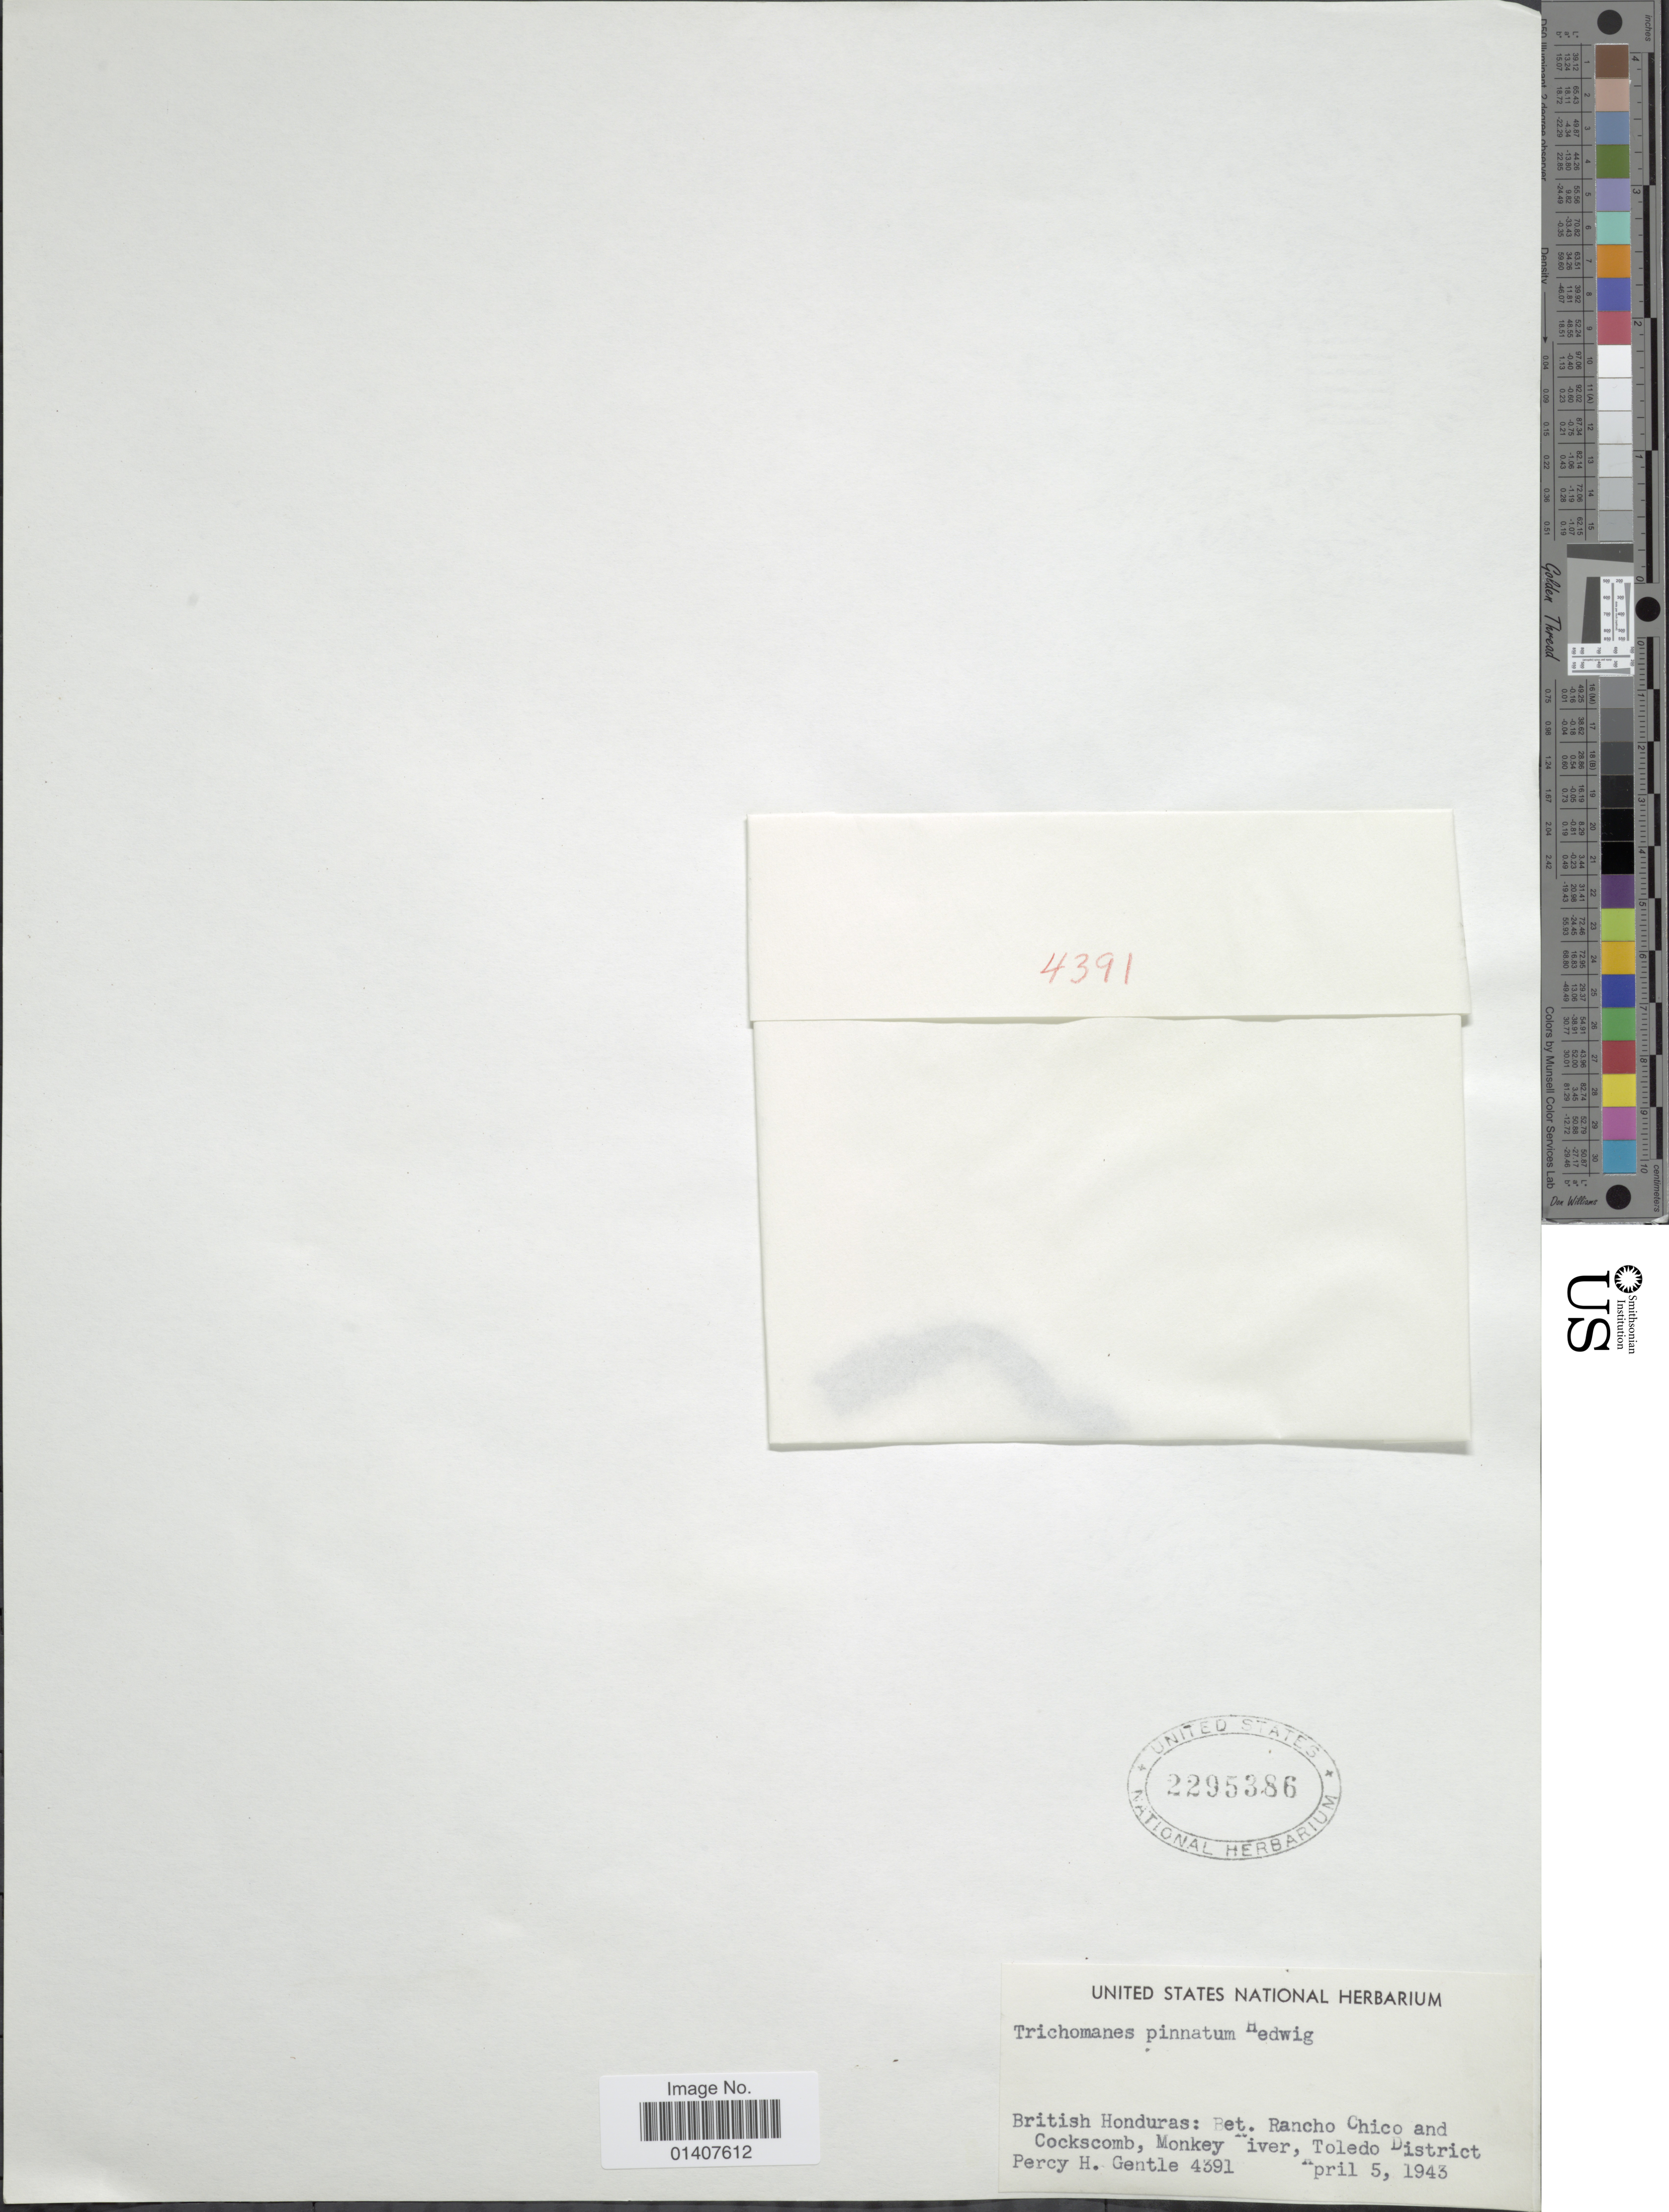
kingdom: Plantae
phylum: Tracheophyta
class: Polypodiopsida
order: Hymenophyllales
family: Hymenophyllaceae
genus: Trichomanes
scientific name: Trichomanes pinnatum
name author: Hedw.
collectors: P. H. Gentle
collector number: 4391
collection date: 1943-04-05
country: Belize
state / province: Toledo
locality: British Honduras: Bet. Rancho Chico and Cockscomb, Monkey River, Toledp district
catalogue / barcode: US 2295386